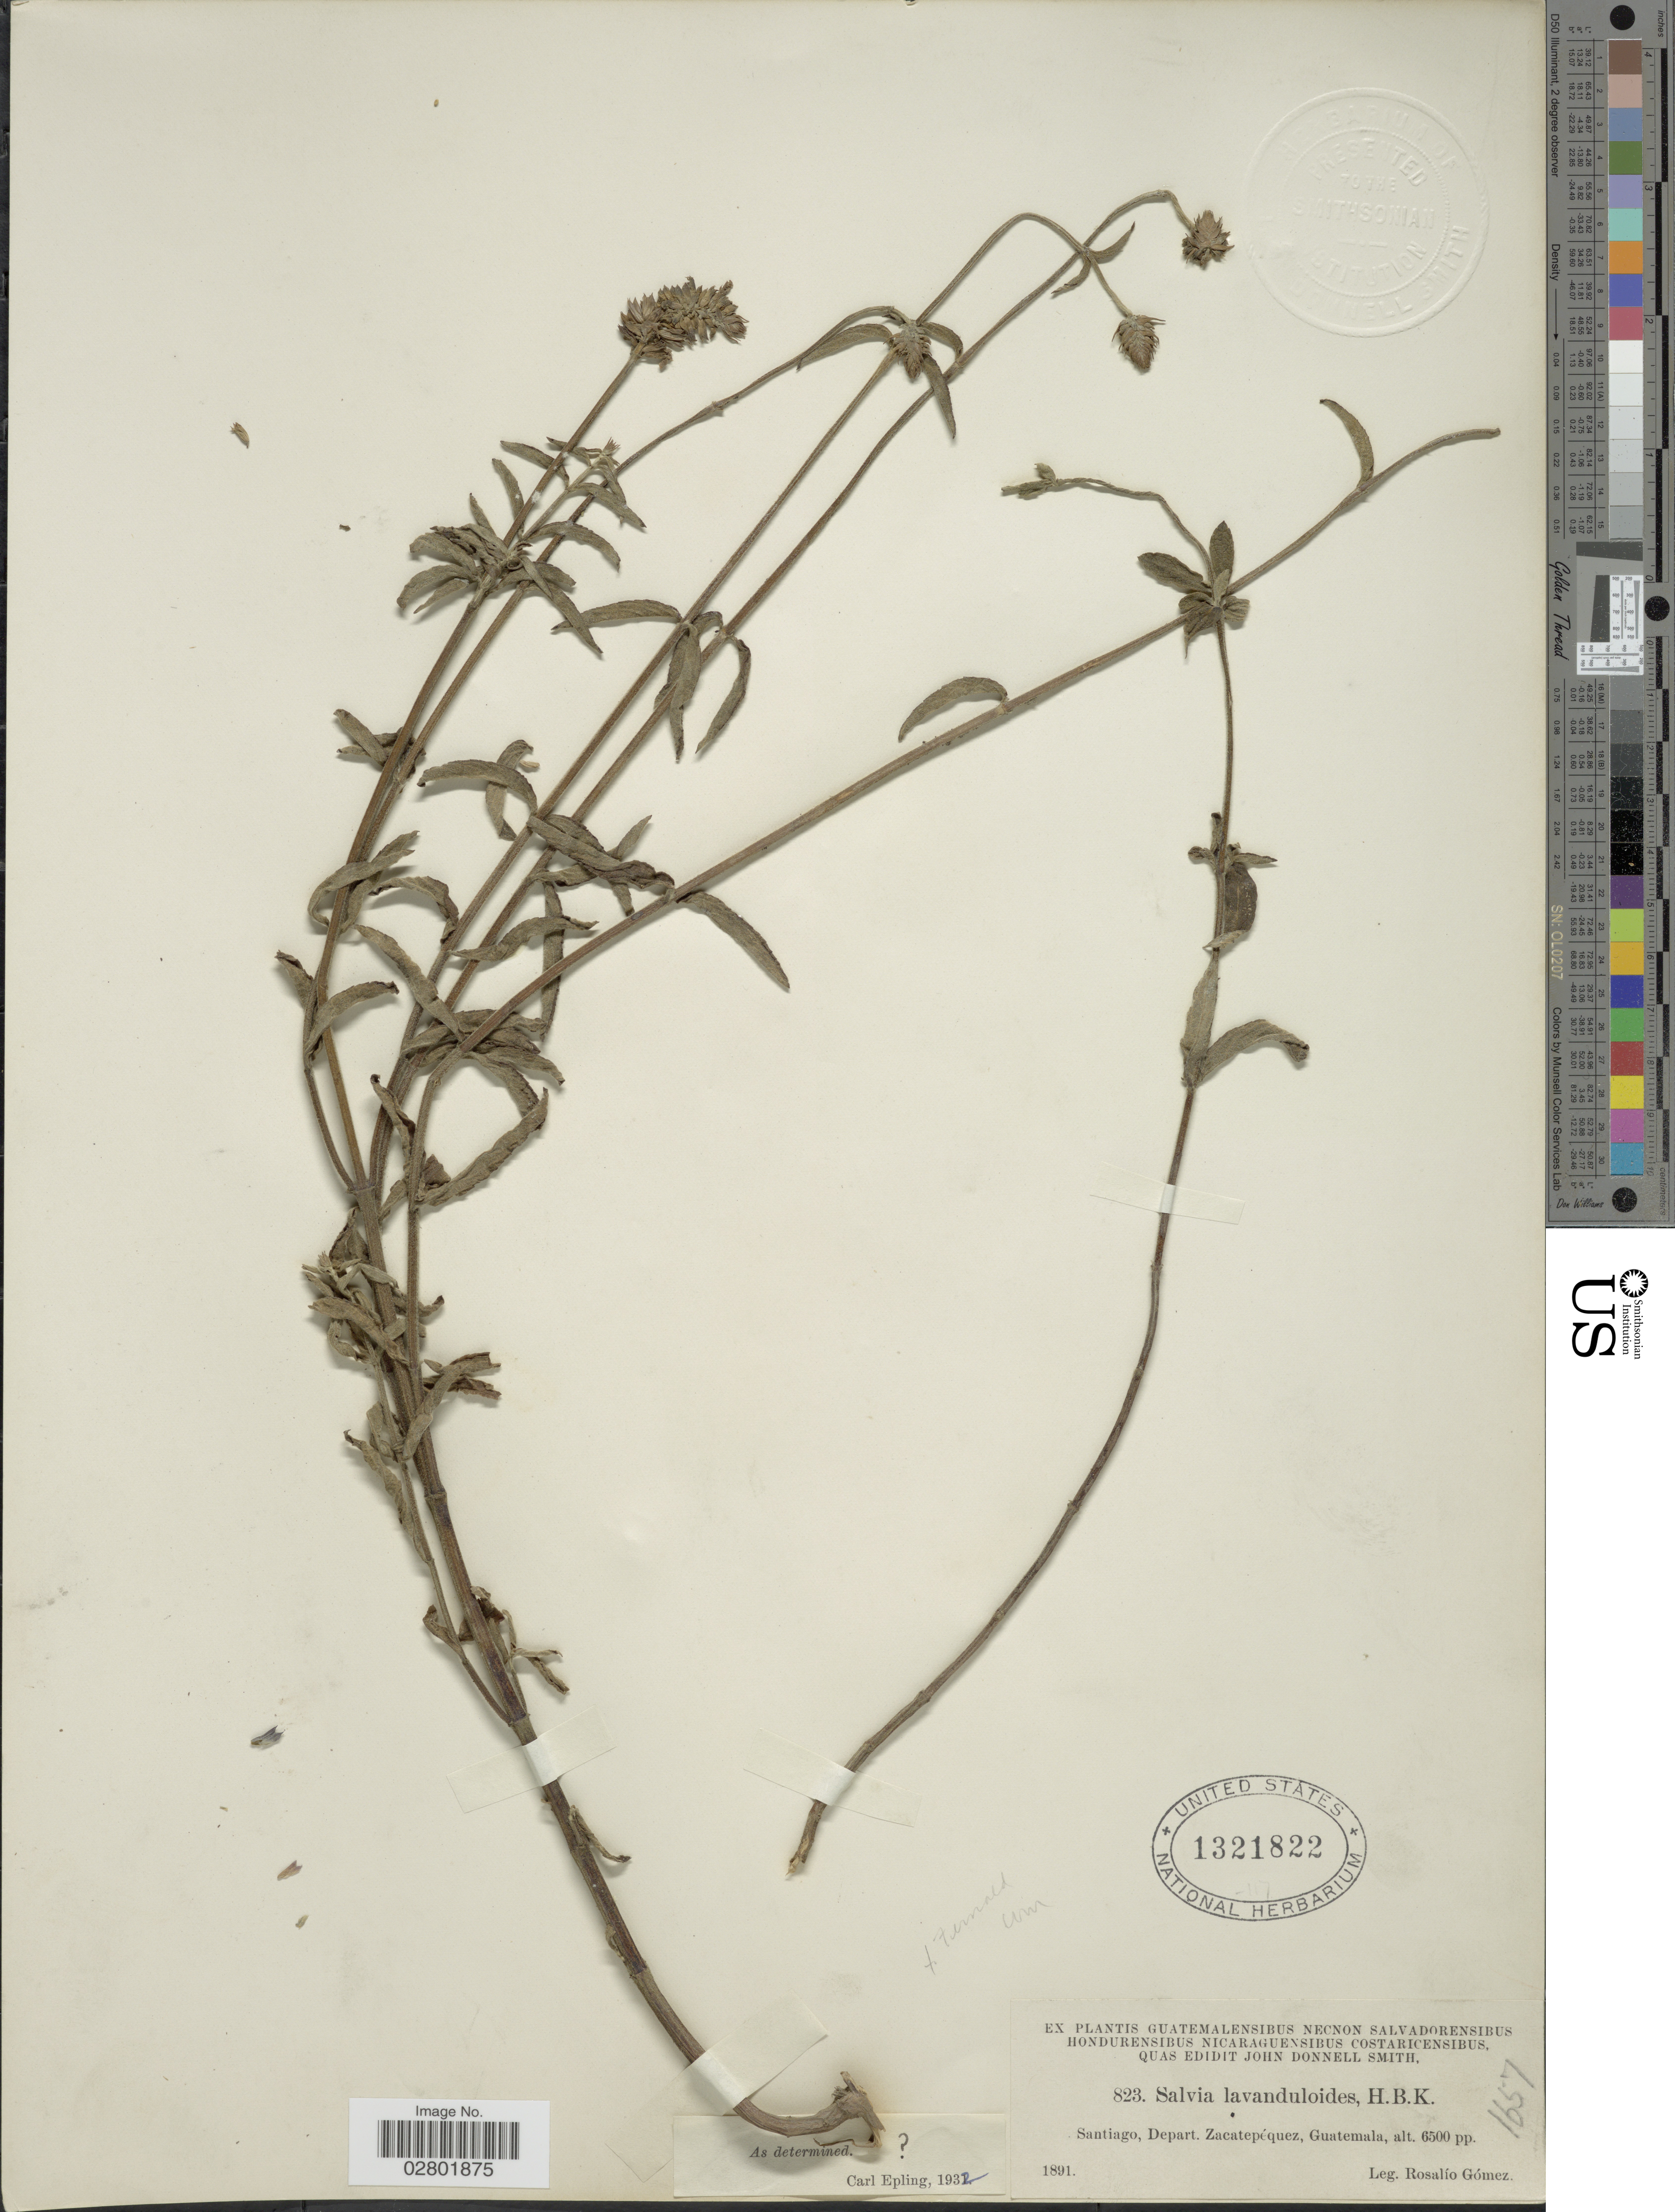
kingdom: Plantae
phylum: Tracheophyta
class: Magnoliopsida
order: Lamiales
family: Lamiaceae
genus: Salvia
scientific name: Salvia lavanduloides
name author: Kunth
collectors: R. Gómez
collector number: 823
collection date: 1891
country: Guatemala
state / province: Sacatepéquez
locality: Santiago, Depart. Zacatepéquez.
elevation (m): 1981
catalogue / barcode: US 1321822